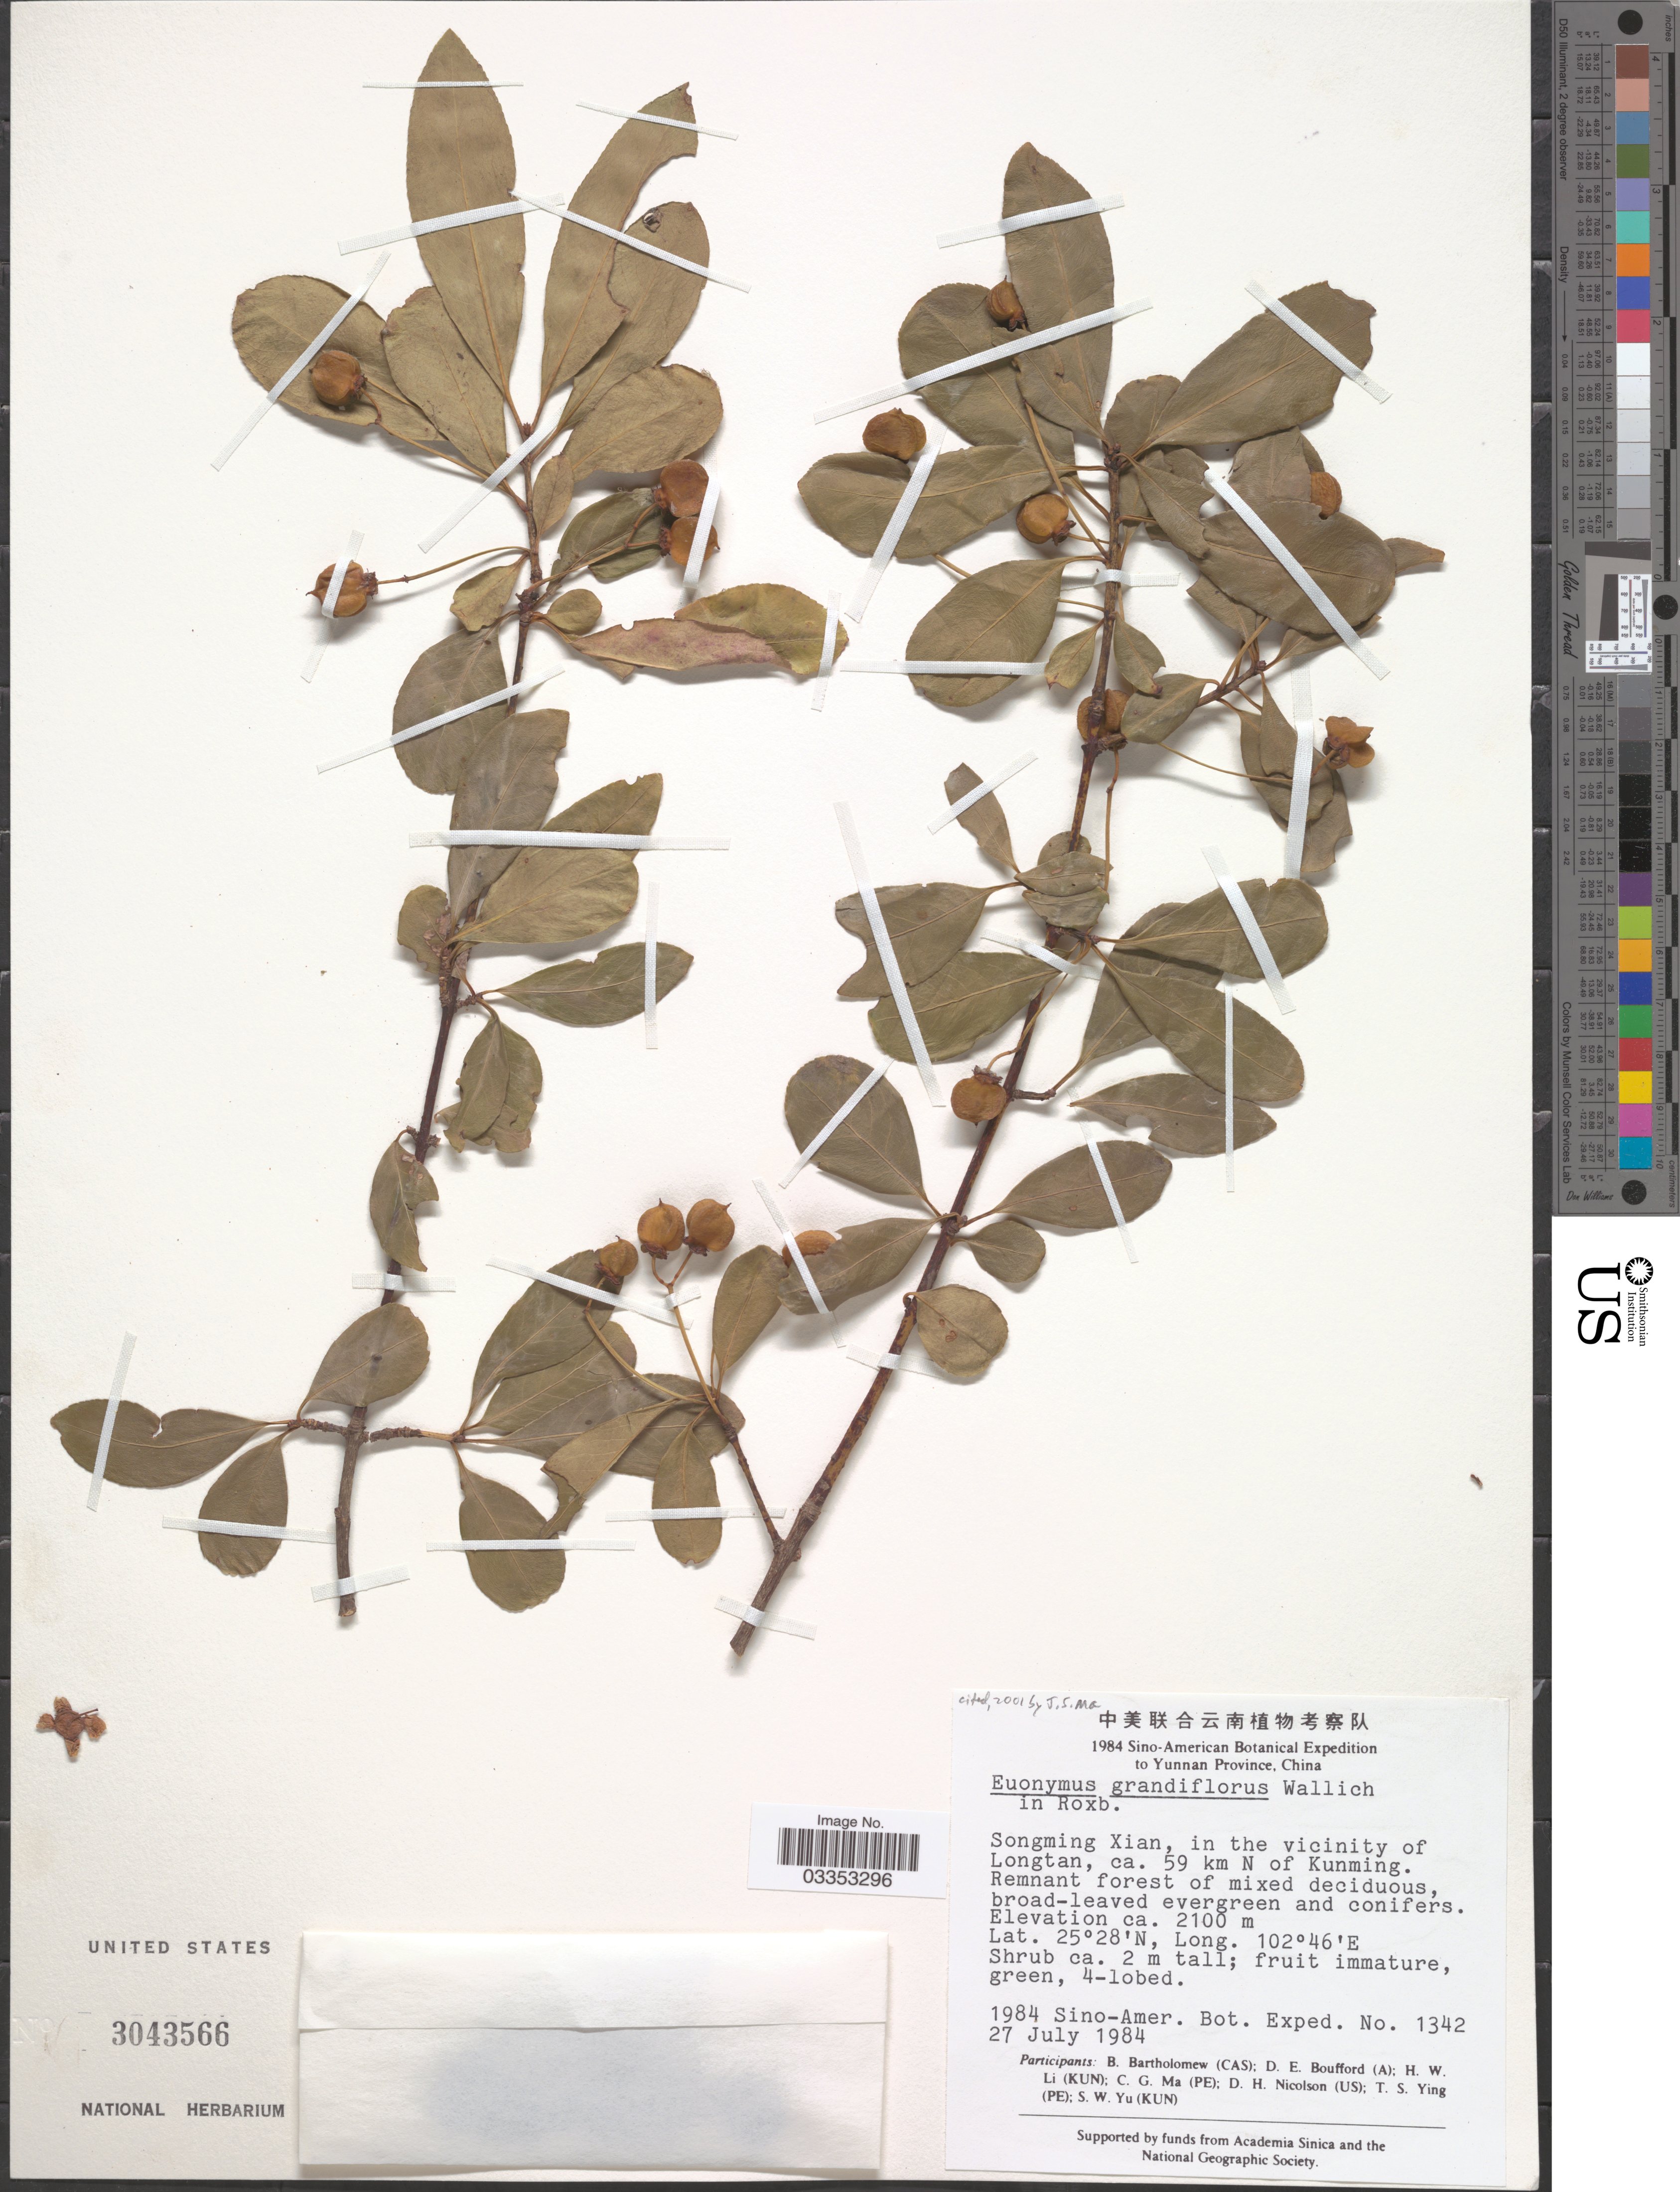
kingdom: Plantae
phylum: Tracheophyta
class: Magnoliopsida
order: Celastrales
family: Celastraceae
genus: Euonymus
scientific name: Euonymus grandiflorus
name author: Wall.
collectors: Sino-Amer. Bot. Exped. 1984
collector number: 1342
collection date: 1984-07-27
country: China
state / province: Yunnan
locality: Songming Xian, in the vicinity of Longtan, ca. 59 km N of Kunming.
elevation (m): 2100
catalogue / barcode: US 3043566